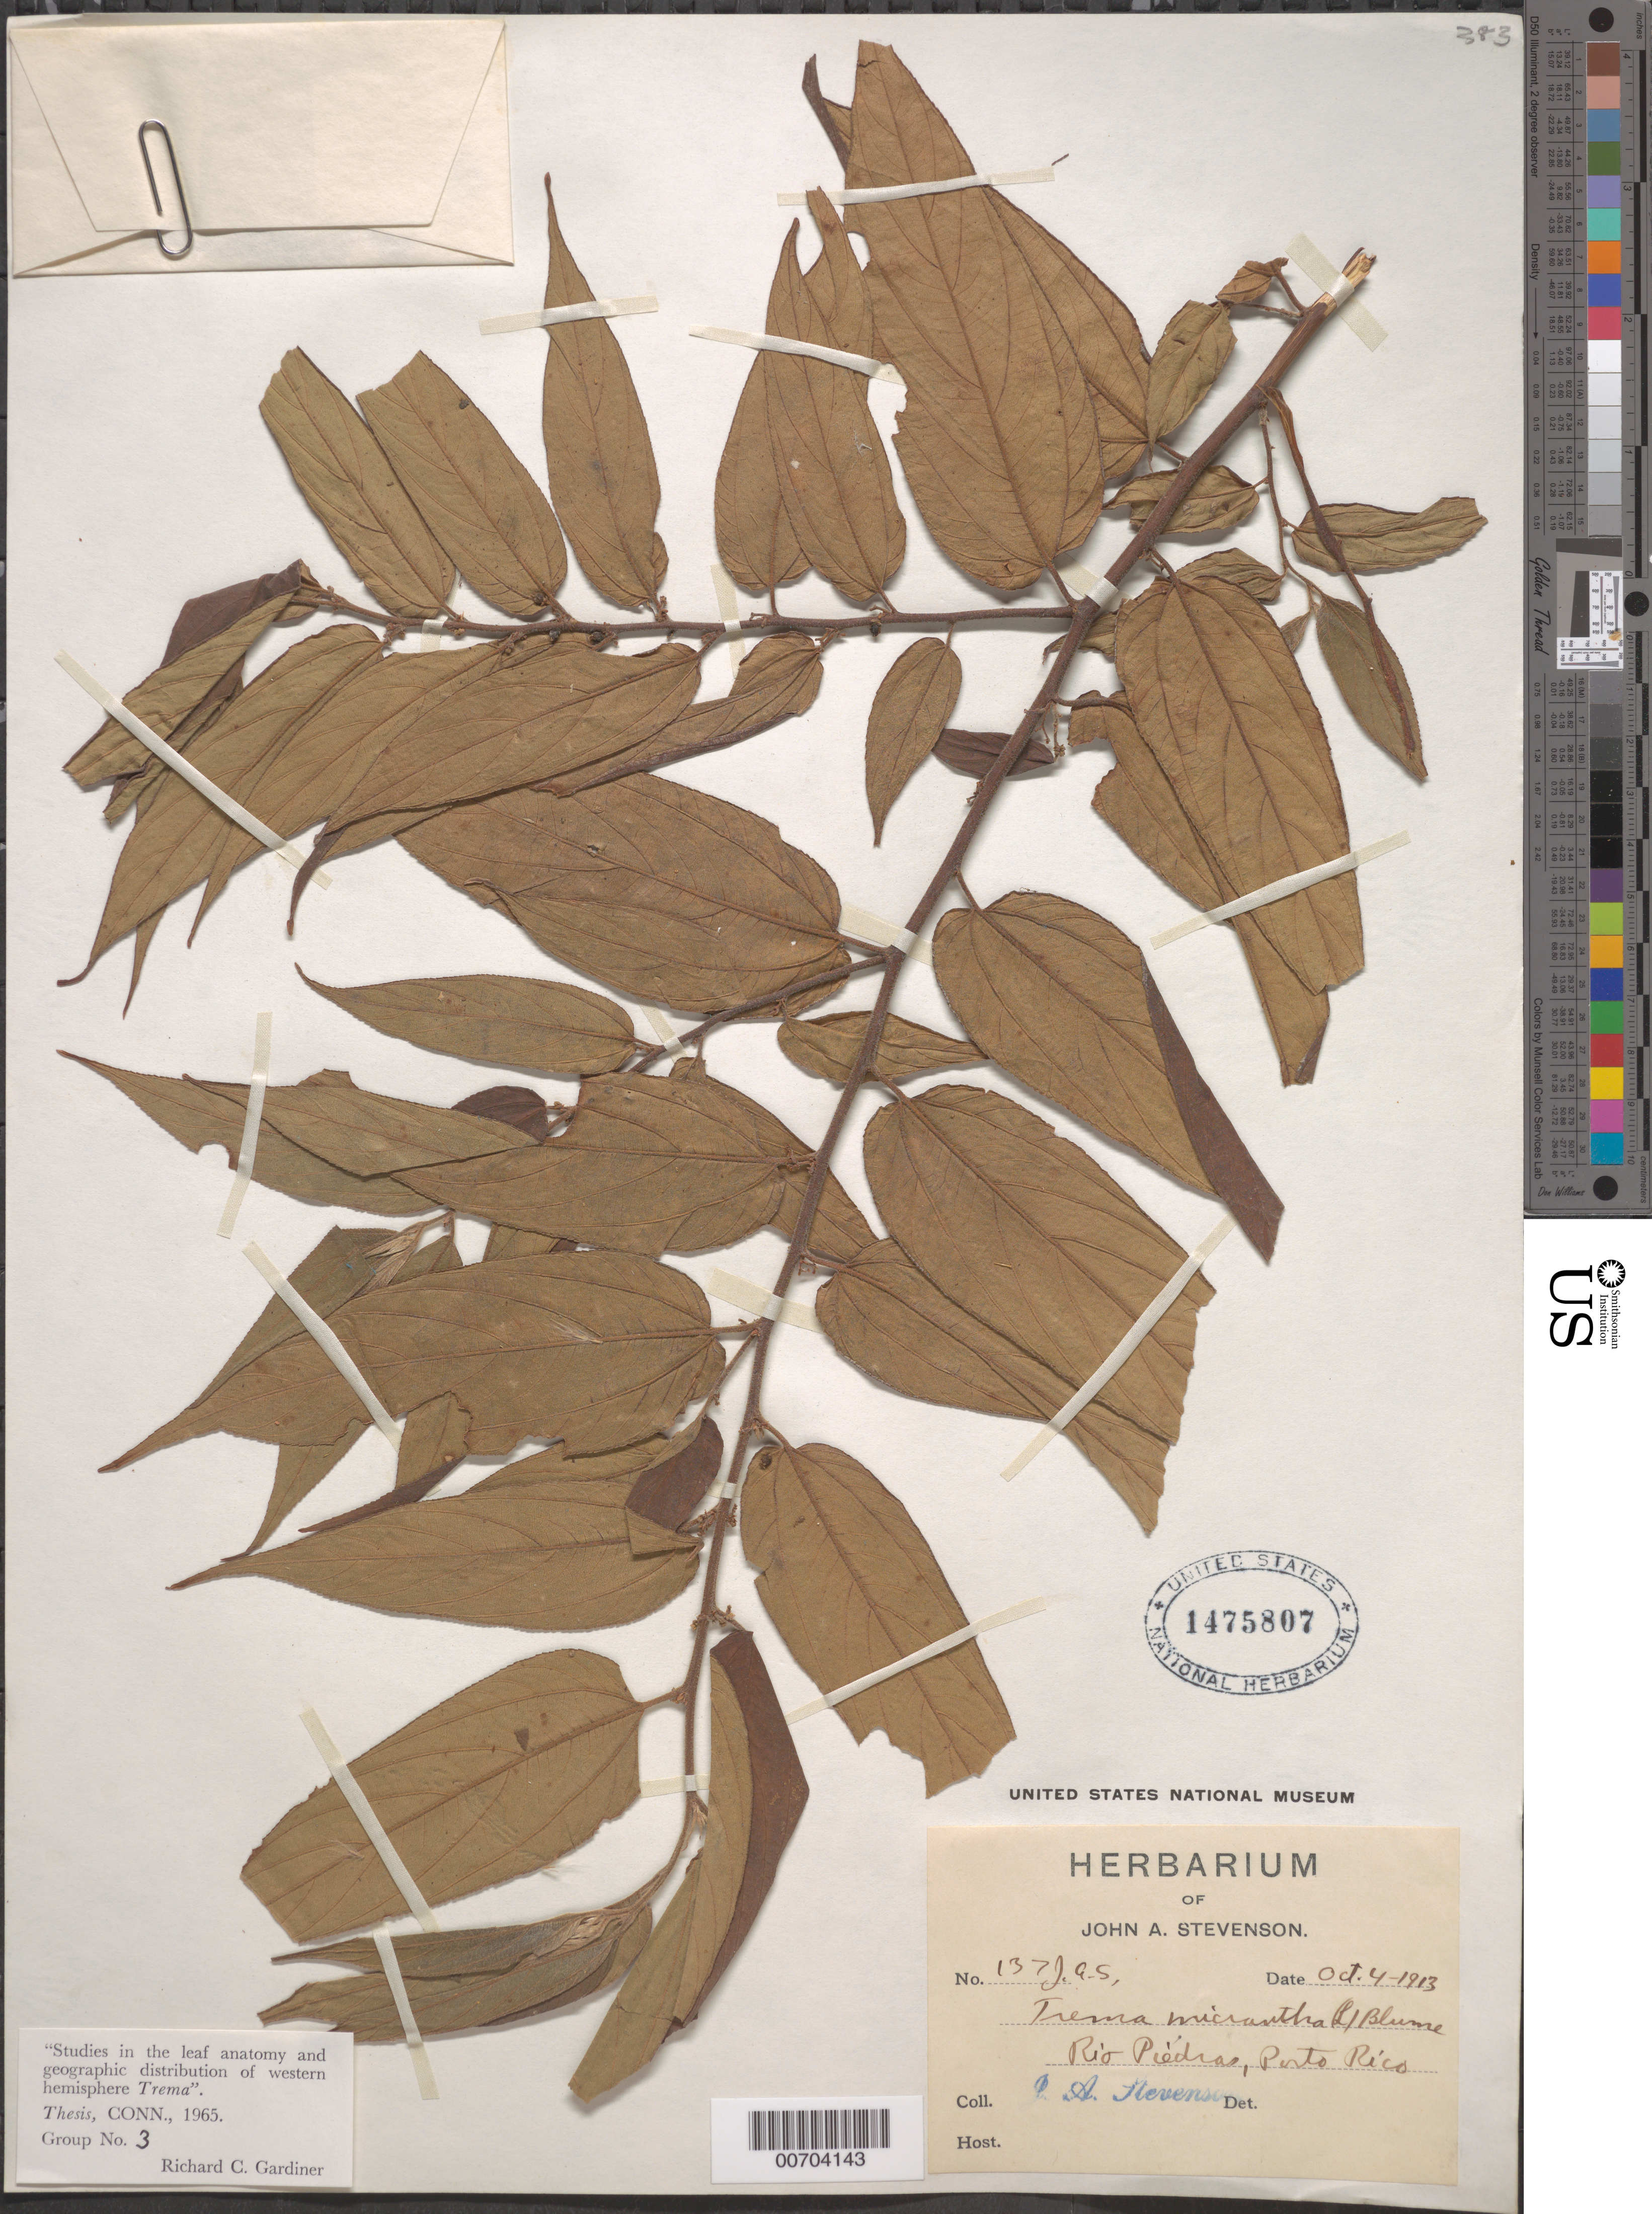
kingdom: Plantae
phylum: Tracheophyta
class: Magnoliopsida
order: Rosales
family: Cannabaceae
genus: Trema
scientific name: Trema micranthum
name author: (L.) Blume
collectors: J. Stevenson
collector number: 137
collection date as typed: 04 Oct 1913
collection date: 1913-10-04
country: Puerto Rico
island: Greater Antilles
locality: Río Piedras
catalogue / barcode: US 1475807